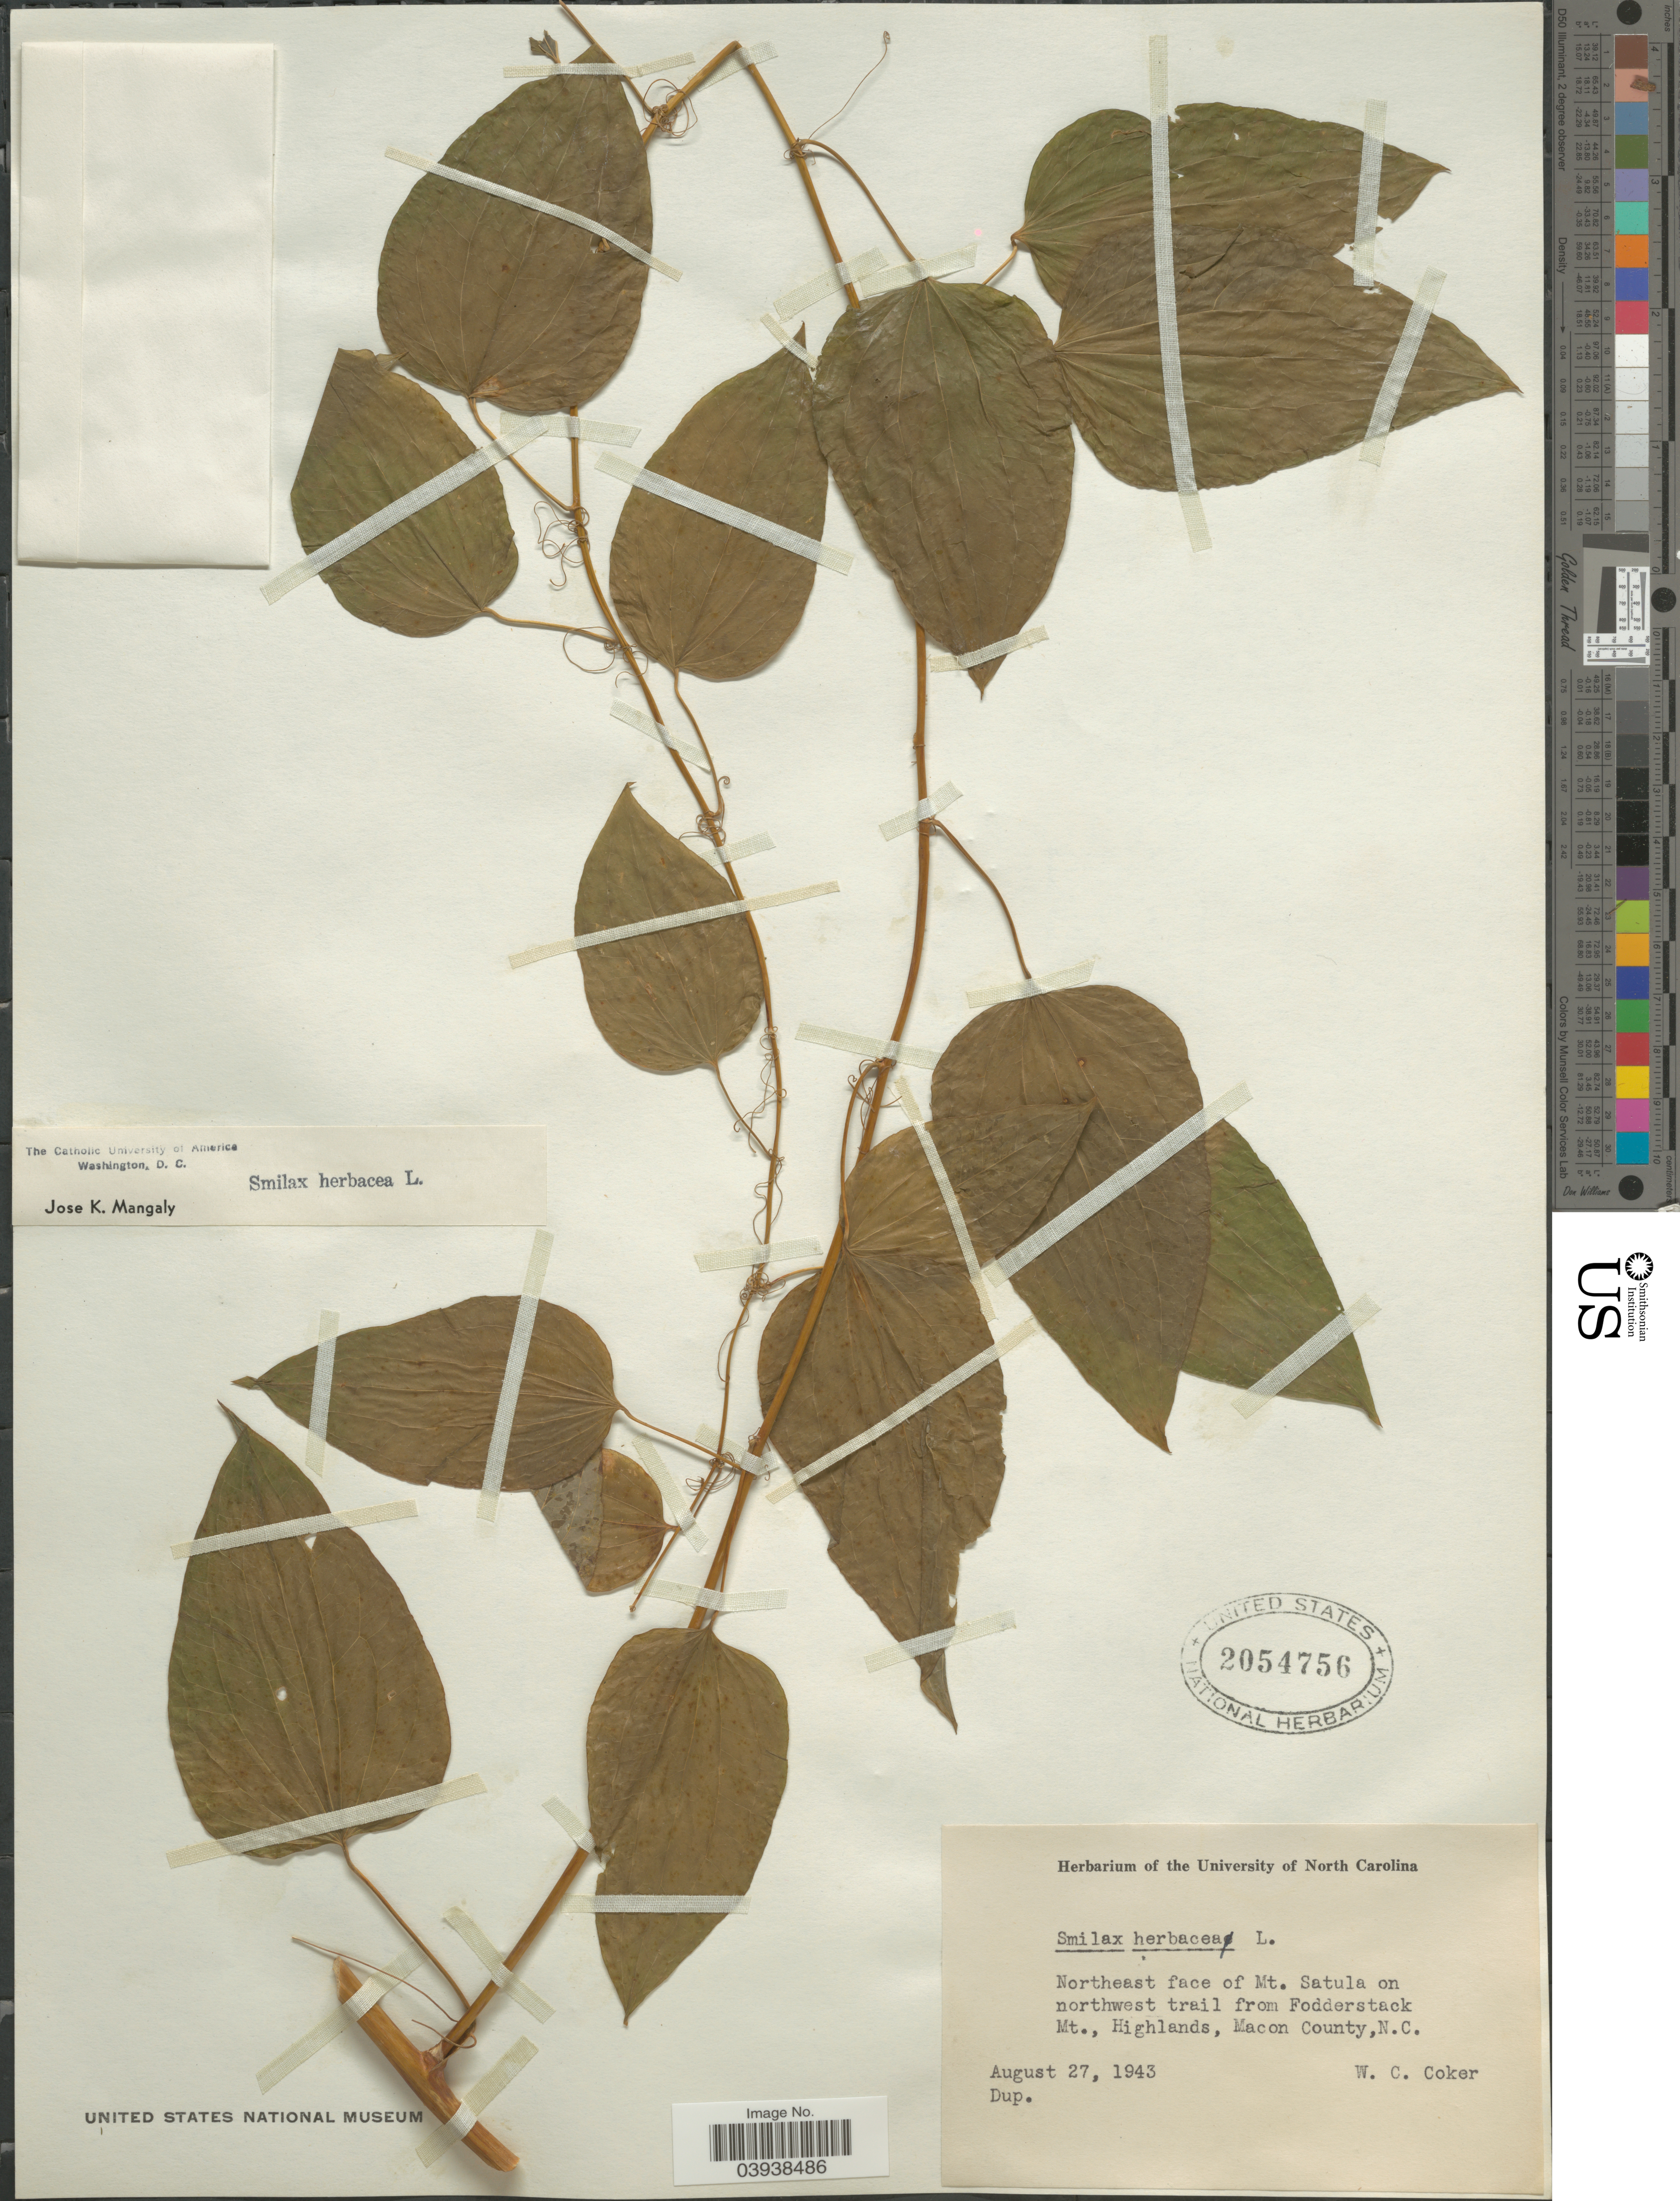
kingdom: Plantae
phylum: Tracheophyta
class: Liliopsida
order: Liliales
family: Smilacaceae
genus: Smilax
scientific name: Smilax herbacea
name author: L.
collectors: W. Coker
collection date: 1943-08-27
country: United States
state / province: North Carolina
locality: Northeast face of Mt. Satula on northwest trail from Fodderstack Mt., Highlands, Macon County.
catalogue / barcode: US 2054756